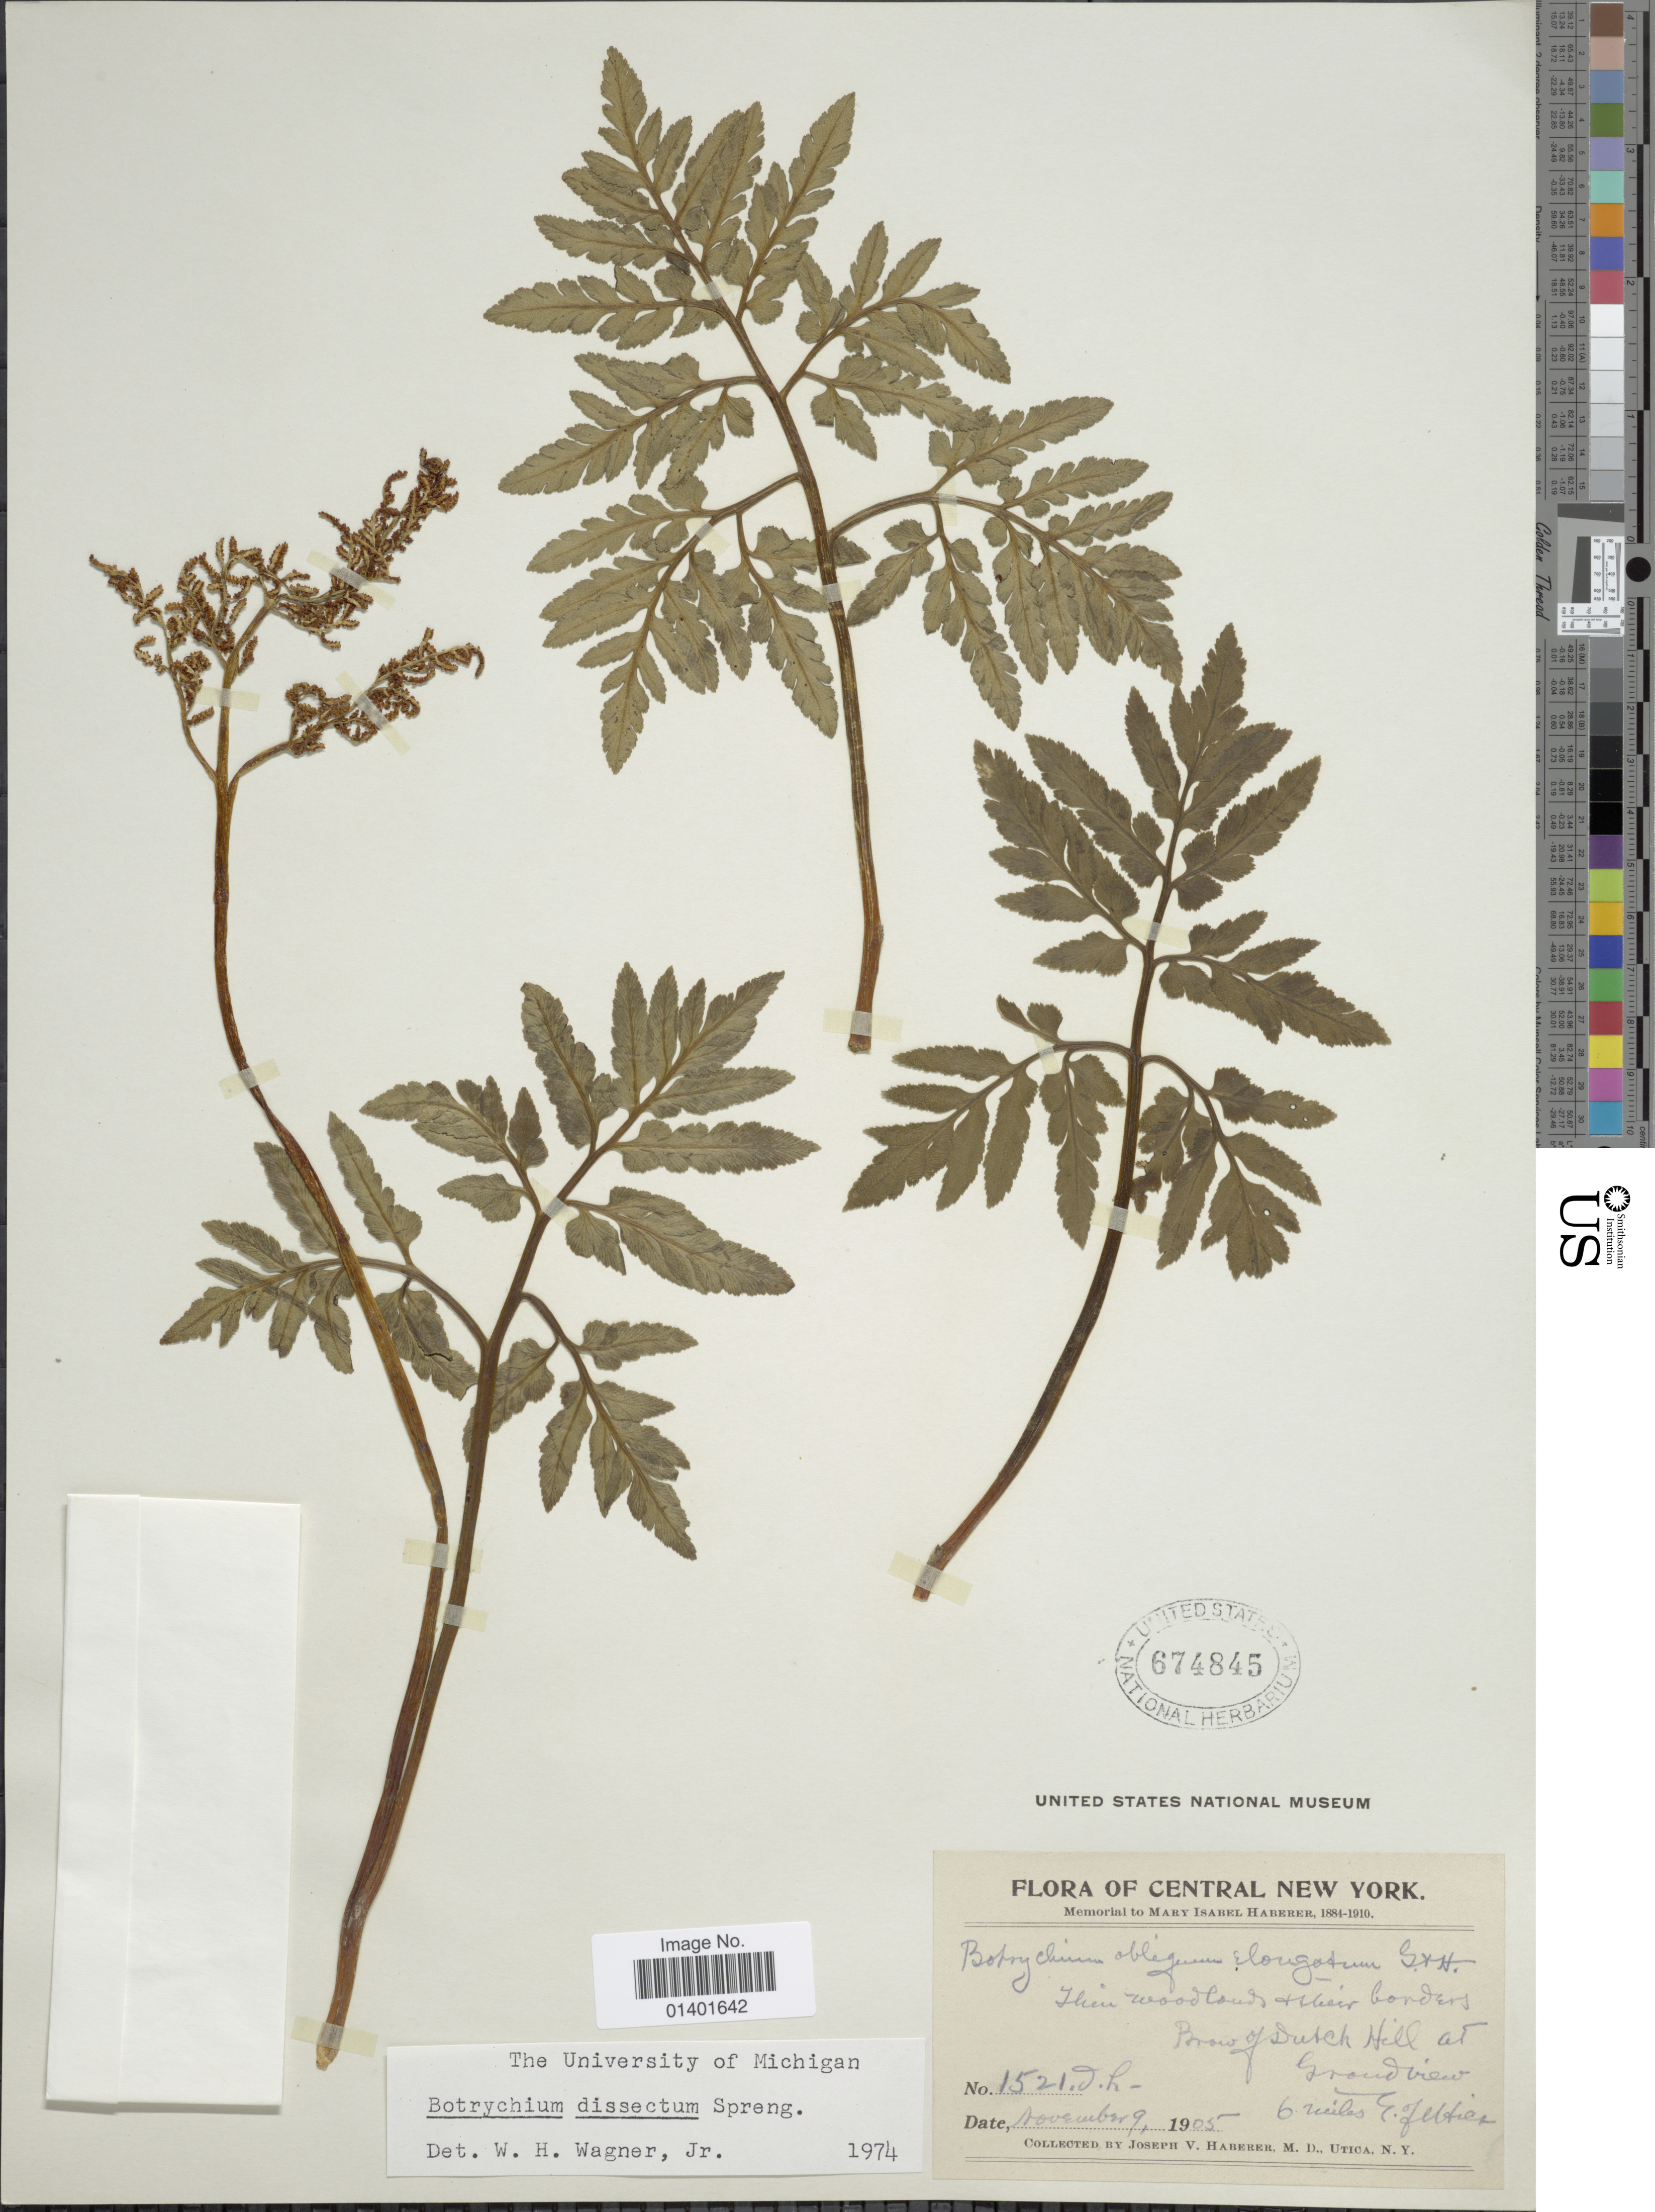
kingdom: Plantae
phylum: Tracheophyta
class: Polypodiopsida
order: Ophioglossales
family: Ophioglossaceae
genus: Botrychium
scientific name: Botrychium dissectum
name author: Spreng.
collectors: J. V. Haberer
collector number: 1521 dh*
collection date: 1905-11-09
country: United States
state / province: New York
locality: Central New York, Brow of Ducth Hill at Grand view 6 miles E of Utica.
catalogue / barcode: US 674845